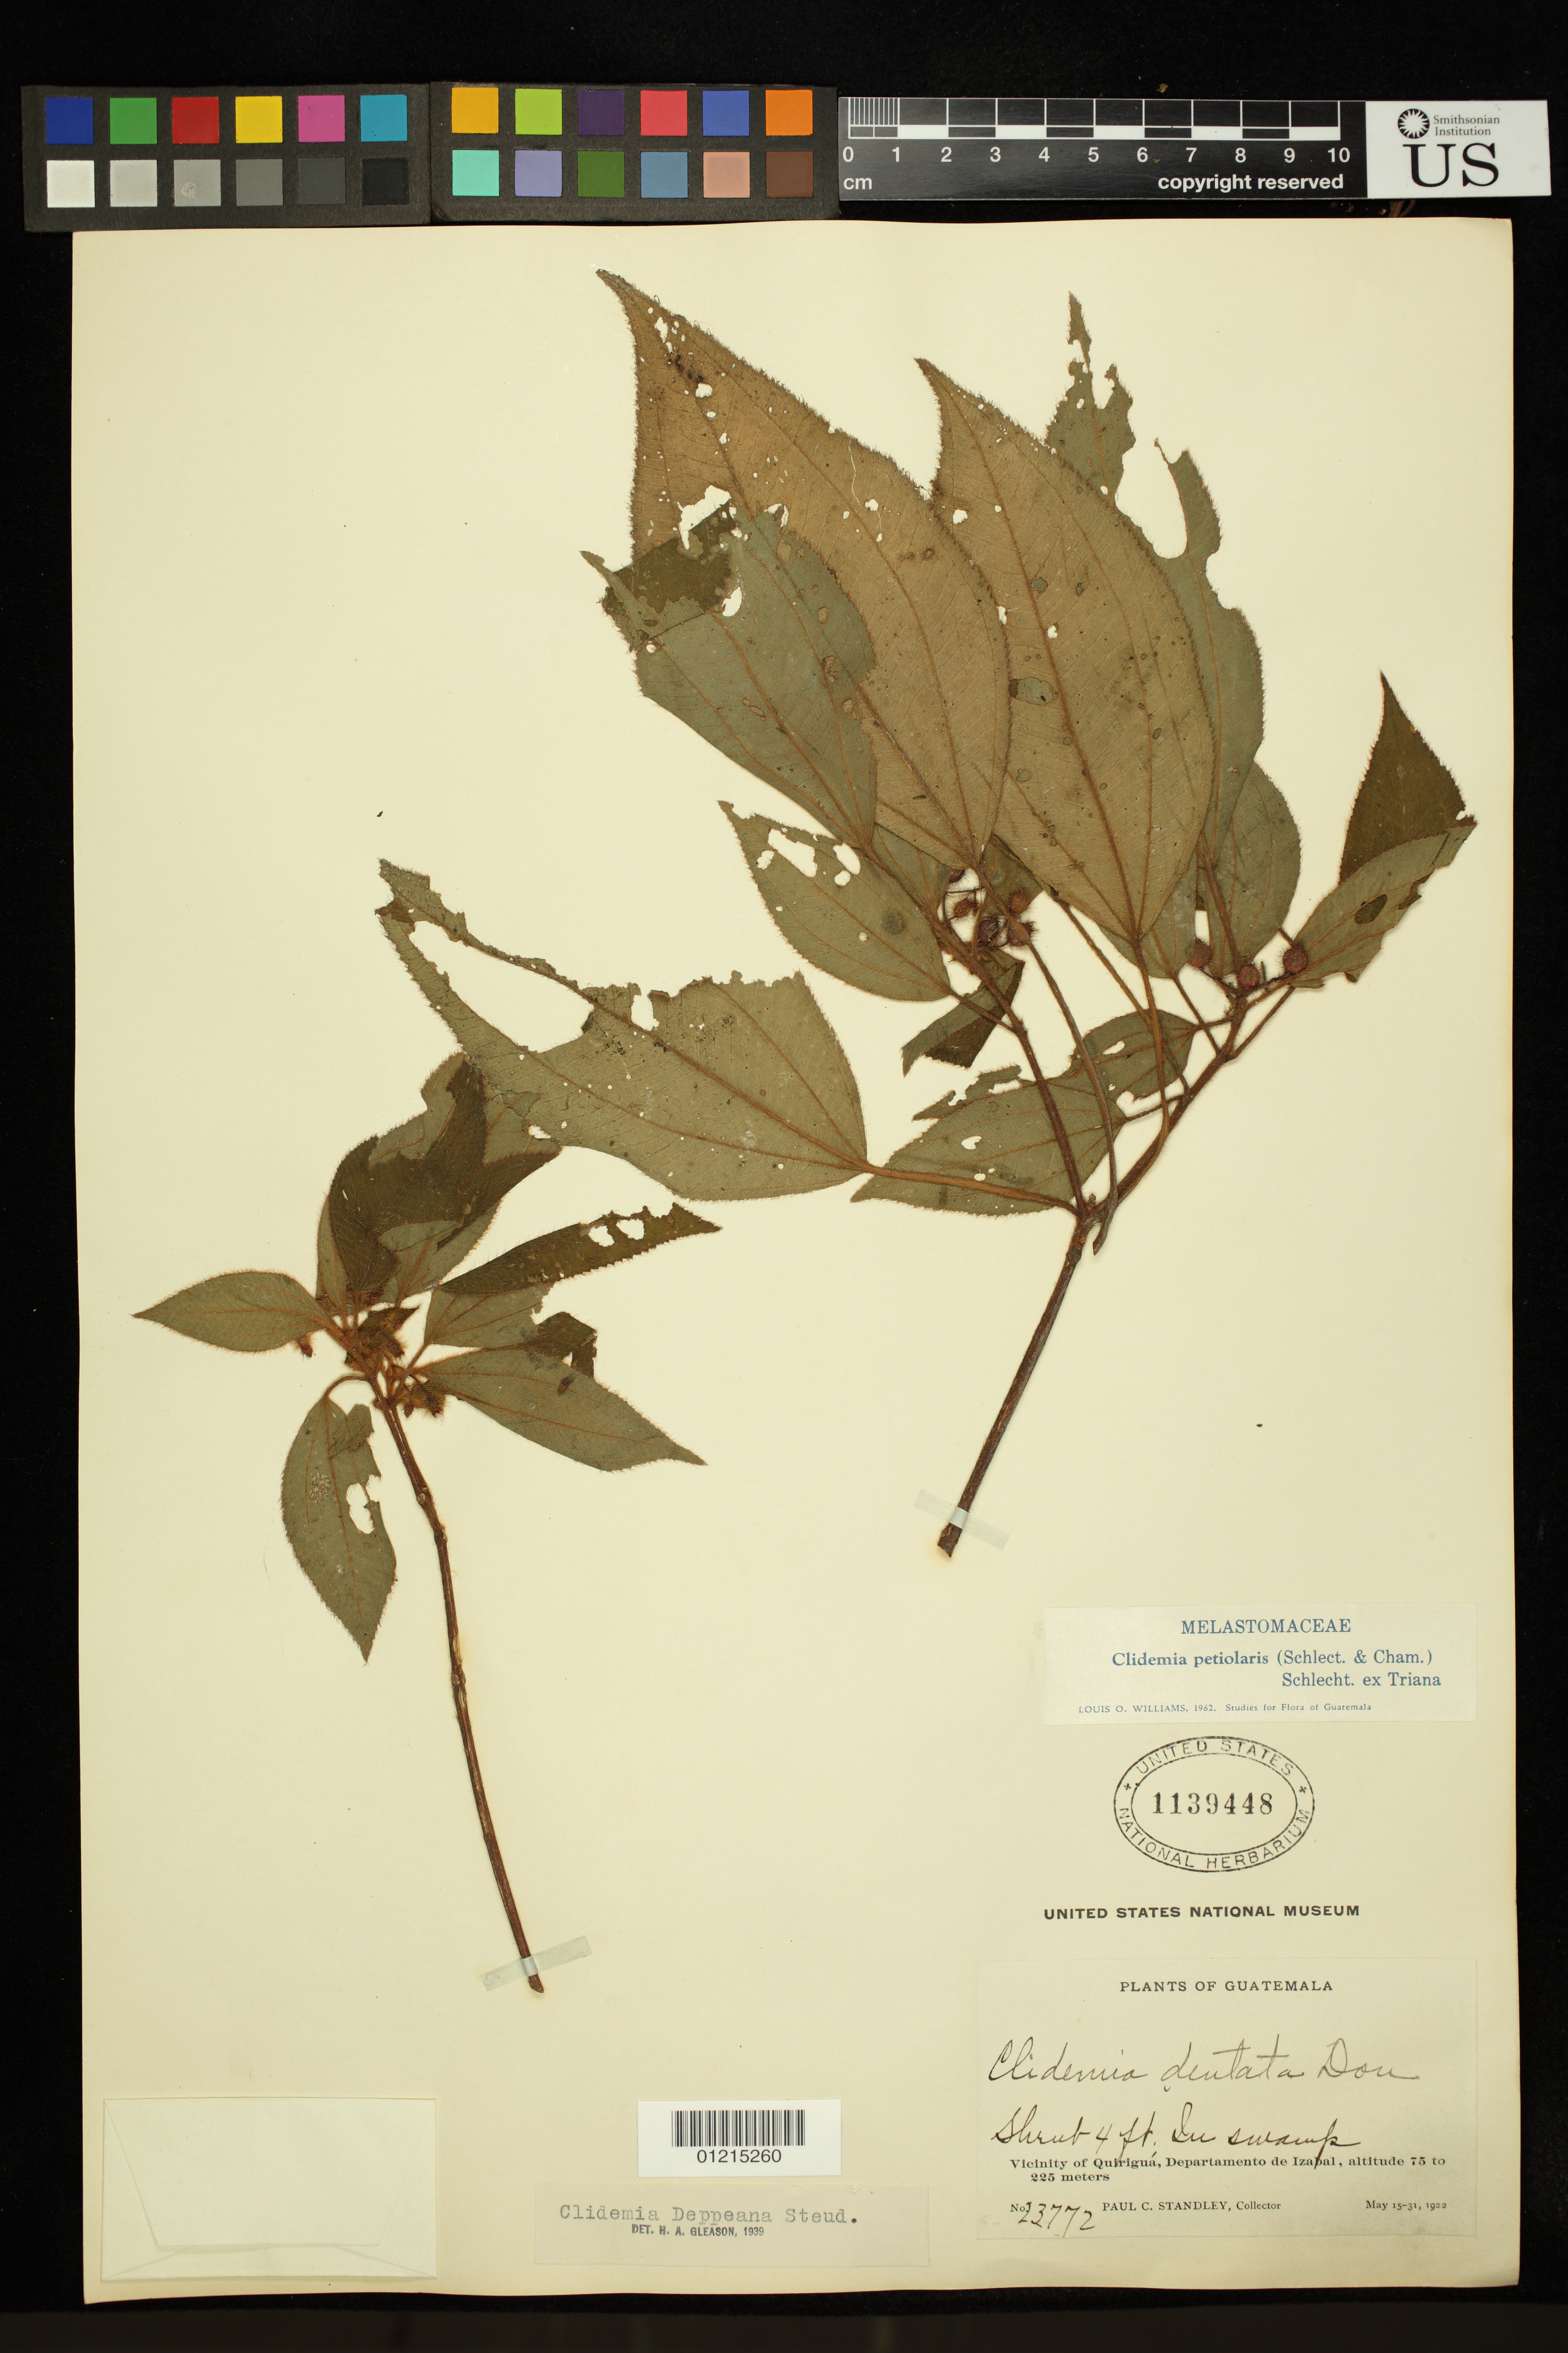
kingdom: Plantae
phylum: Tracheophyta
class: Magnoliopsida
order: Myrtales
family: Melastomataceae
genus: Clidemia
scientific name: Clidemia petiolaris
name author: (Schltdl. & Cham.) Schltdl. ex Triana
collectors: P. C. Standley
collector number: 23772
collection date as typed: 15 May 1922 to 31 Mar 1922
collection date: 1922-03-31/1922-05-15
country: Guatemala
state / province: Izabal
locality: Vicinity of Quiriguá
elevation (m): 75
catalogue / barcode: US 1139448